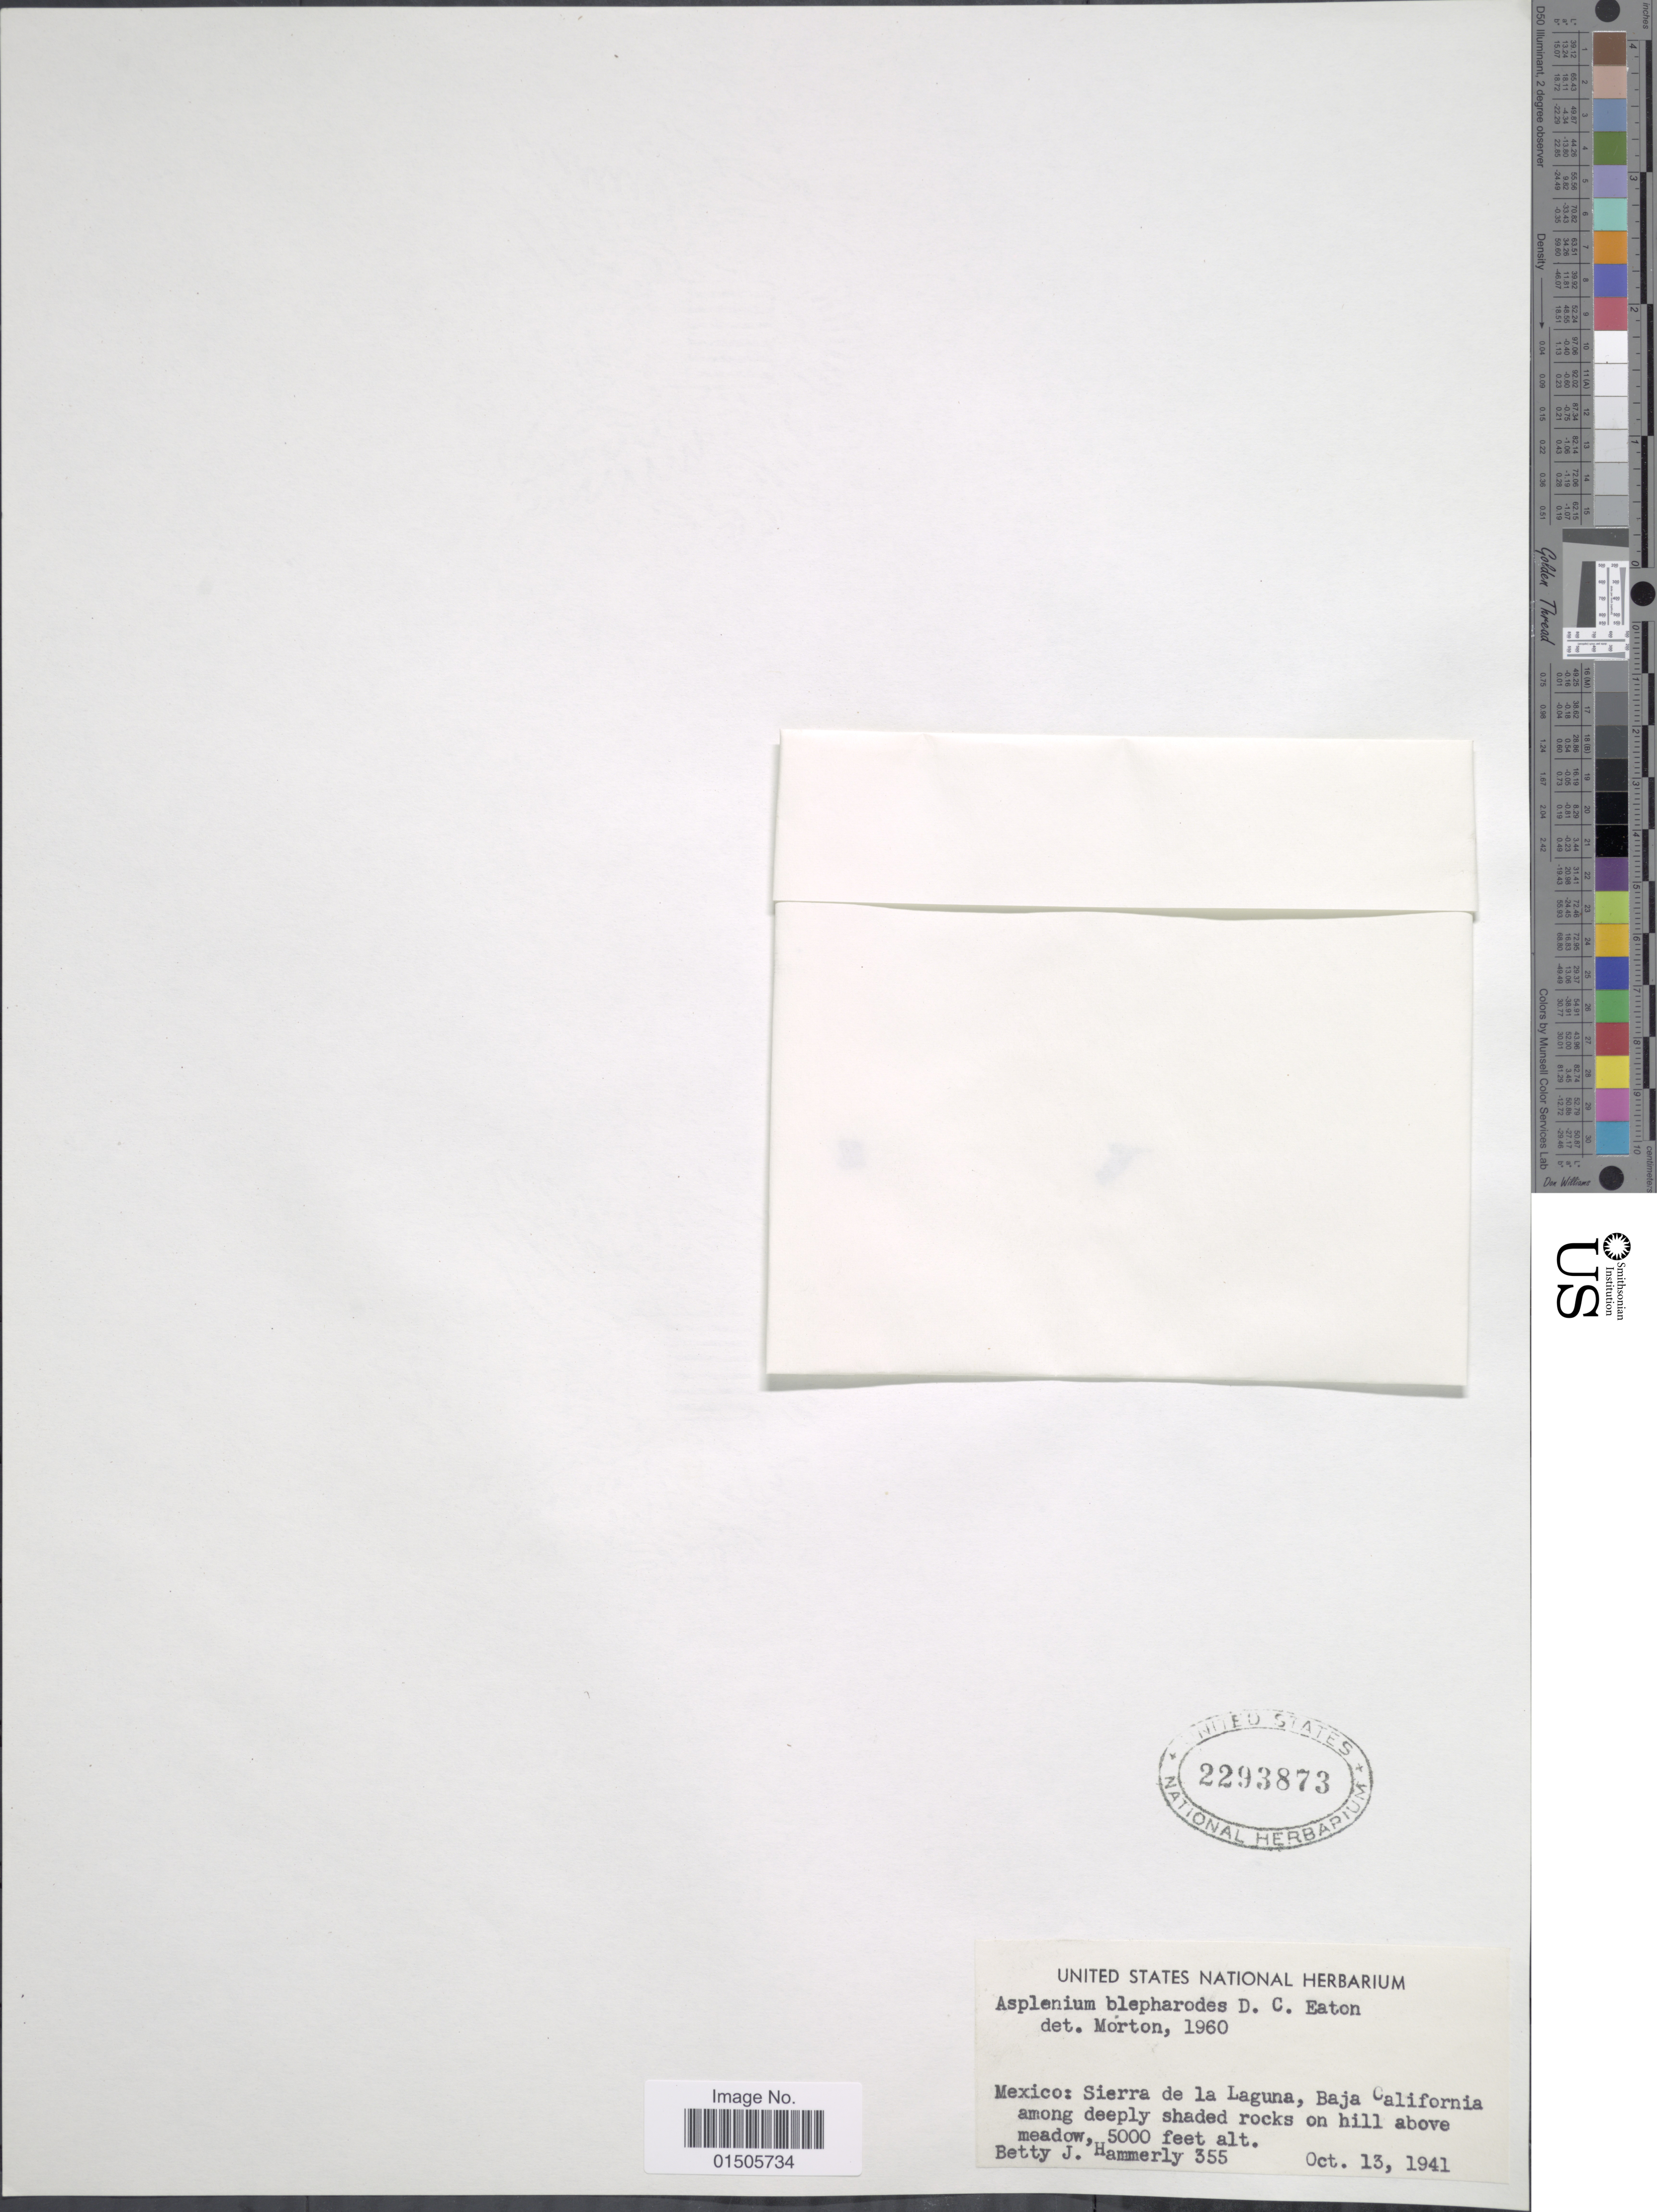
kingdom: Plantae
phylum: Tracheophyta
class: Polypodiopsida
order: Polypodiales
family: Aspleniaceae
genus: Asplenium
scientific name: Asplenium blepharodes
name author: D.C. Eaton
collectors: B. J. Hammerly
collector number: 355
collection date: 1941-10-13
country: Mexico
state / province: Baja California Sur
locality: Sierra de la Laguna, Baja California among deeply shaded rocks on hill above meadow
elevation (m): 1524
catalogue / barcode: US 2293873